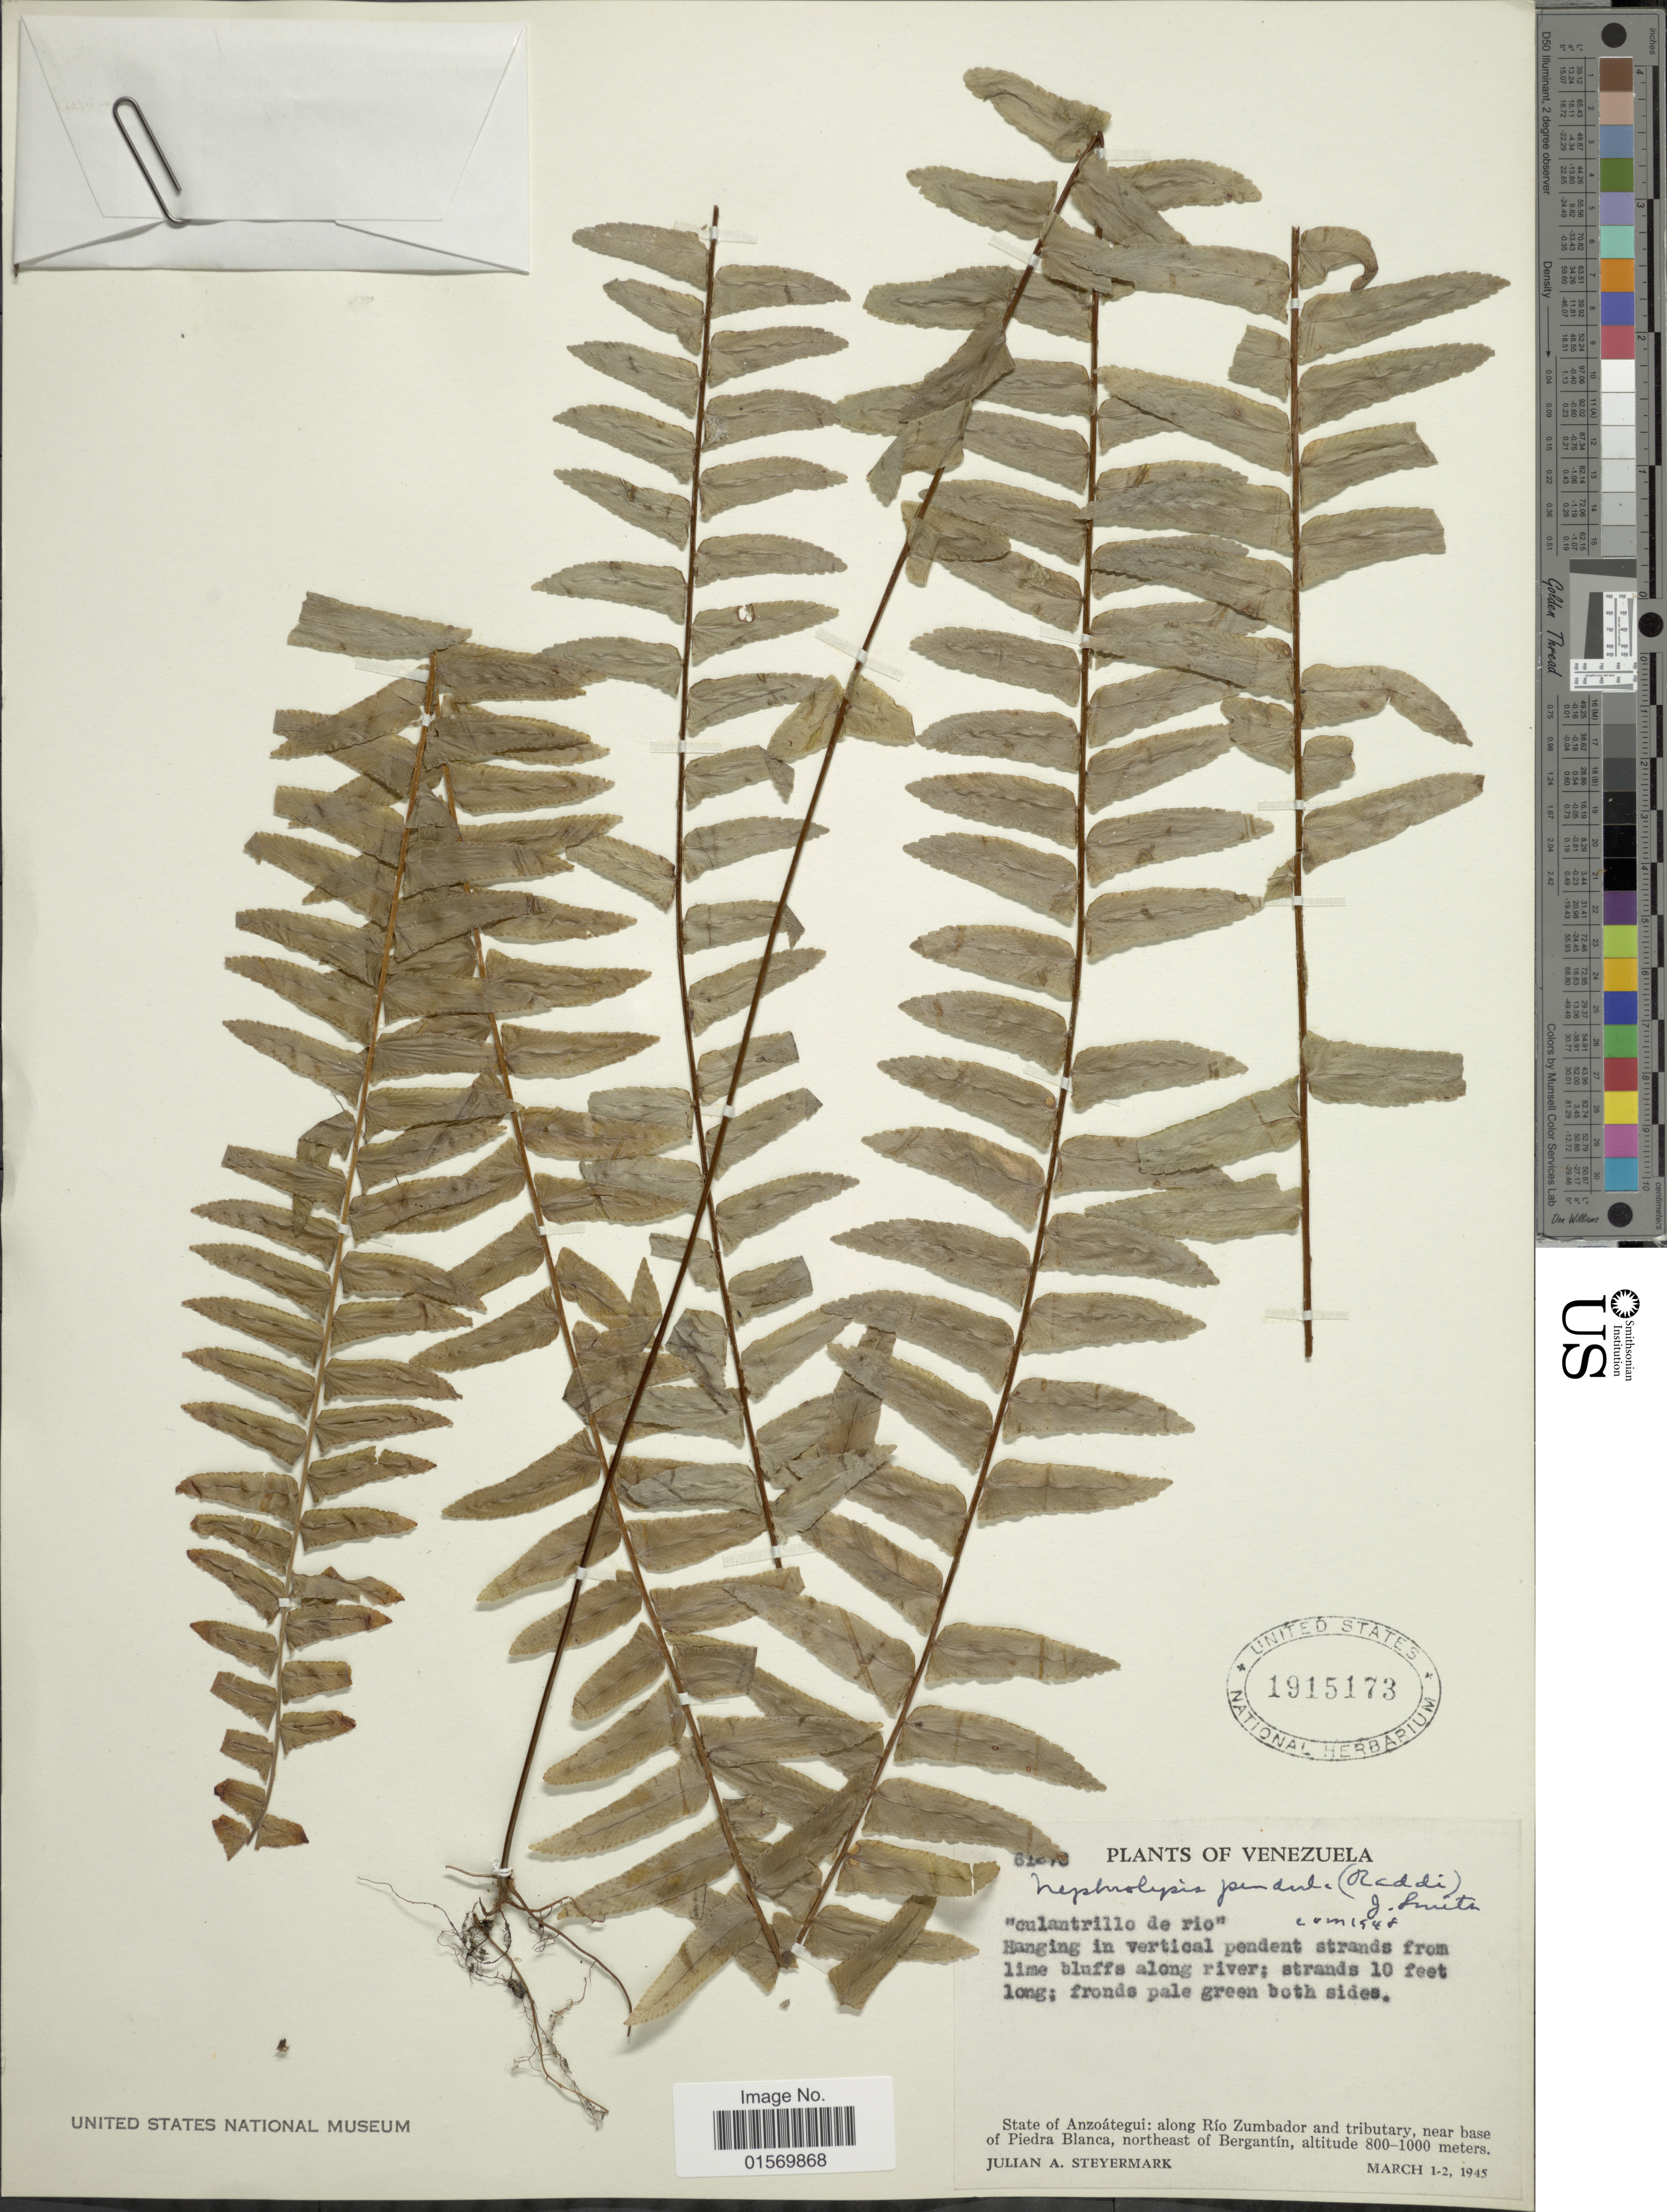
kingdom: Plantae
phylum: Tracheophyta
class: Polypodiopsida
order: Polypodiales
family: Nephrolepidaceae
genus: Nephrolepis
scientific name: Nephrolepis pendula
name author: (Raddi) J. Sm.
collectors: J. Steyermark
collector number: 61278*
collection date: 1945-03-01/1945-03-02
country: Venezuela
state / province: Anzoategui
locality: Along Rio Zumbador and tributary, near base of Piedra Blanca, northeast of Bergantin, along river.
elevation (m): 800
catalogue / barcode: US 1915173